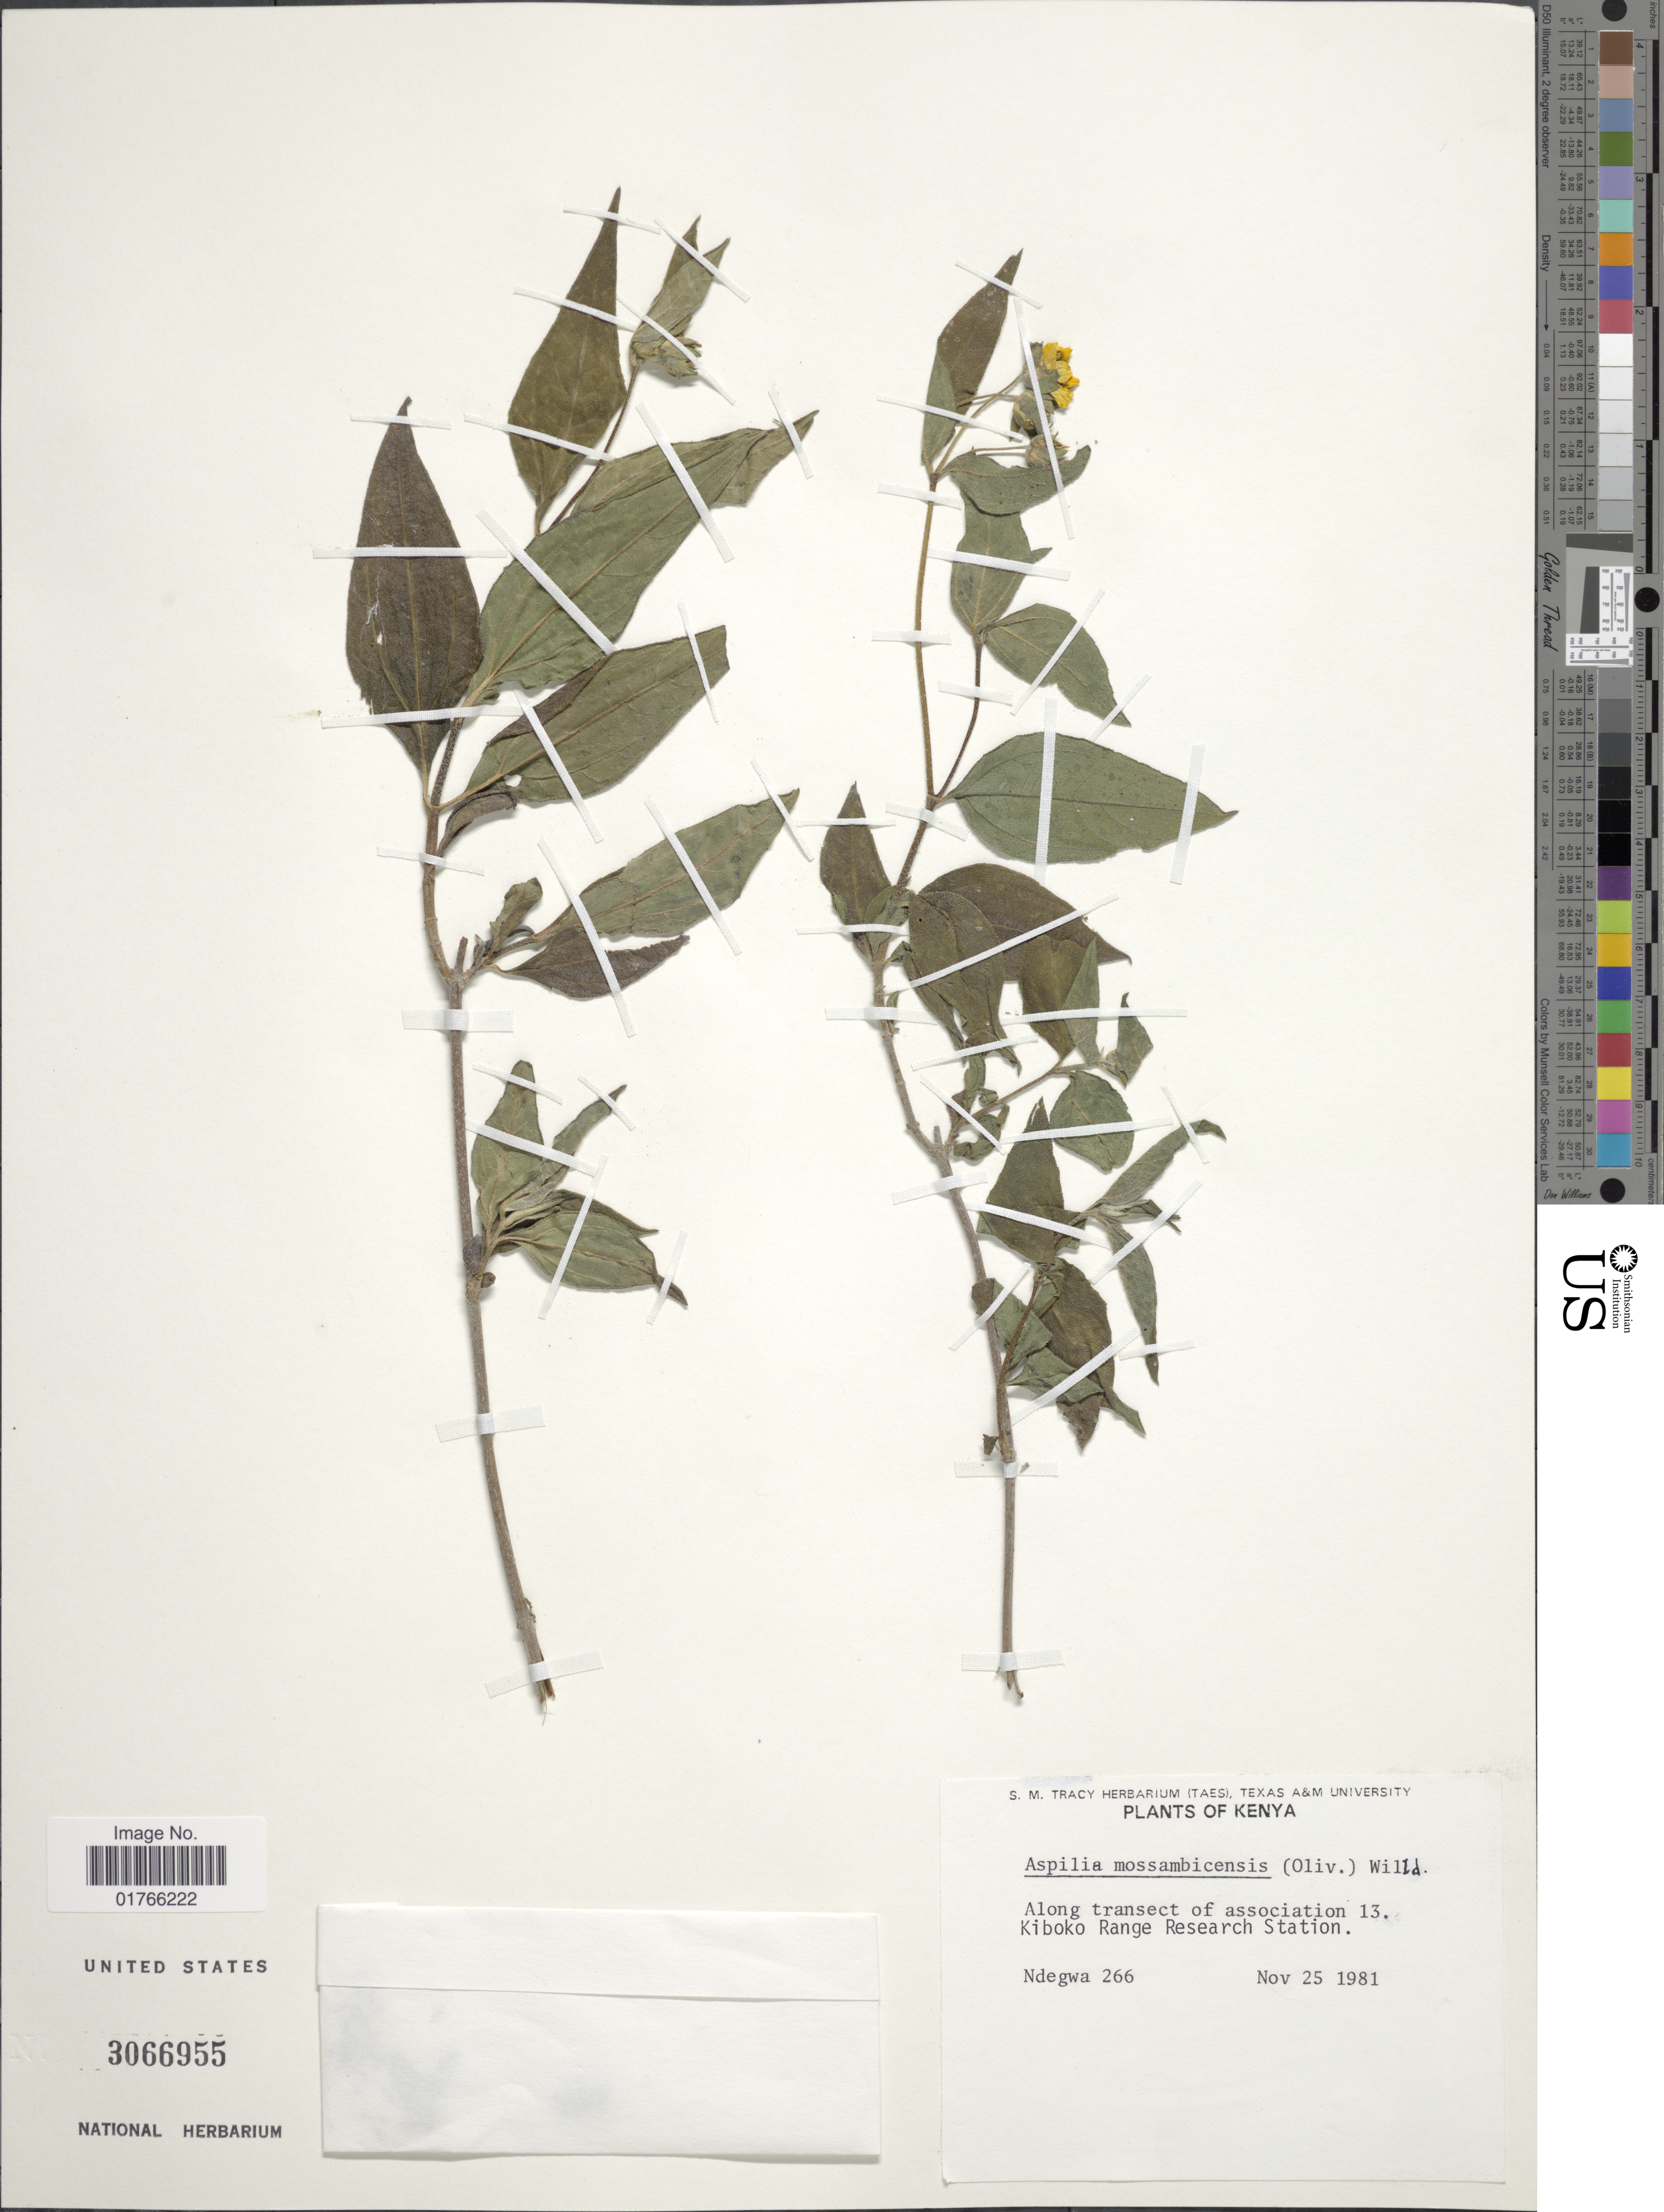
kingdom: Plantae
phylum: Tracheophyta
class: Magnoliopsida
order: Asterales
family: Asteraceae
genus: Aspilia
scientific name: Aspilia mossambicensis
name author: (Oliv.) Wild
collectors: -. Ndegwa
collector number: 266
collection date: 1981-11-25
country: Kenya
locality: Along transect of association 13, Kiboko Range Research Station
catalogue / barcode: US 3066955